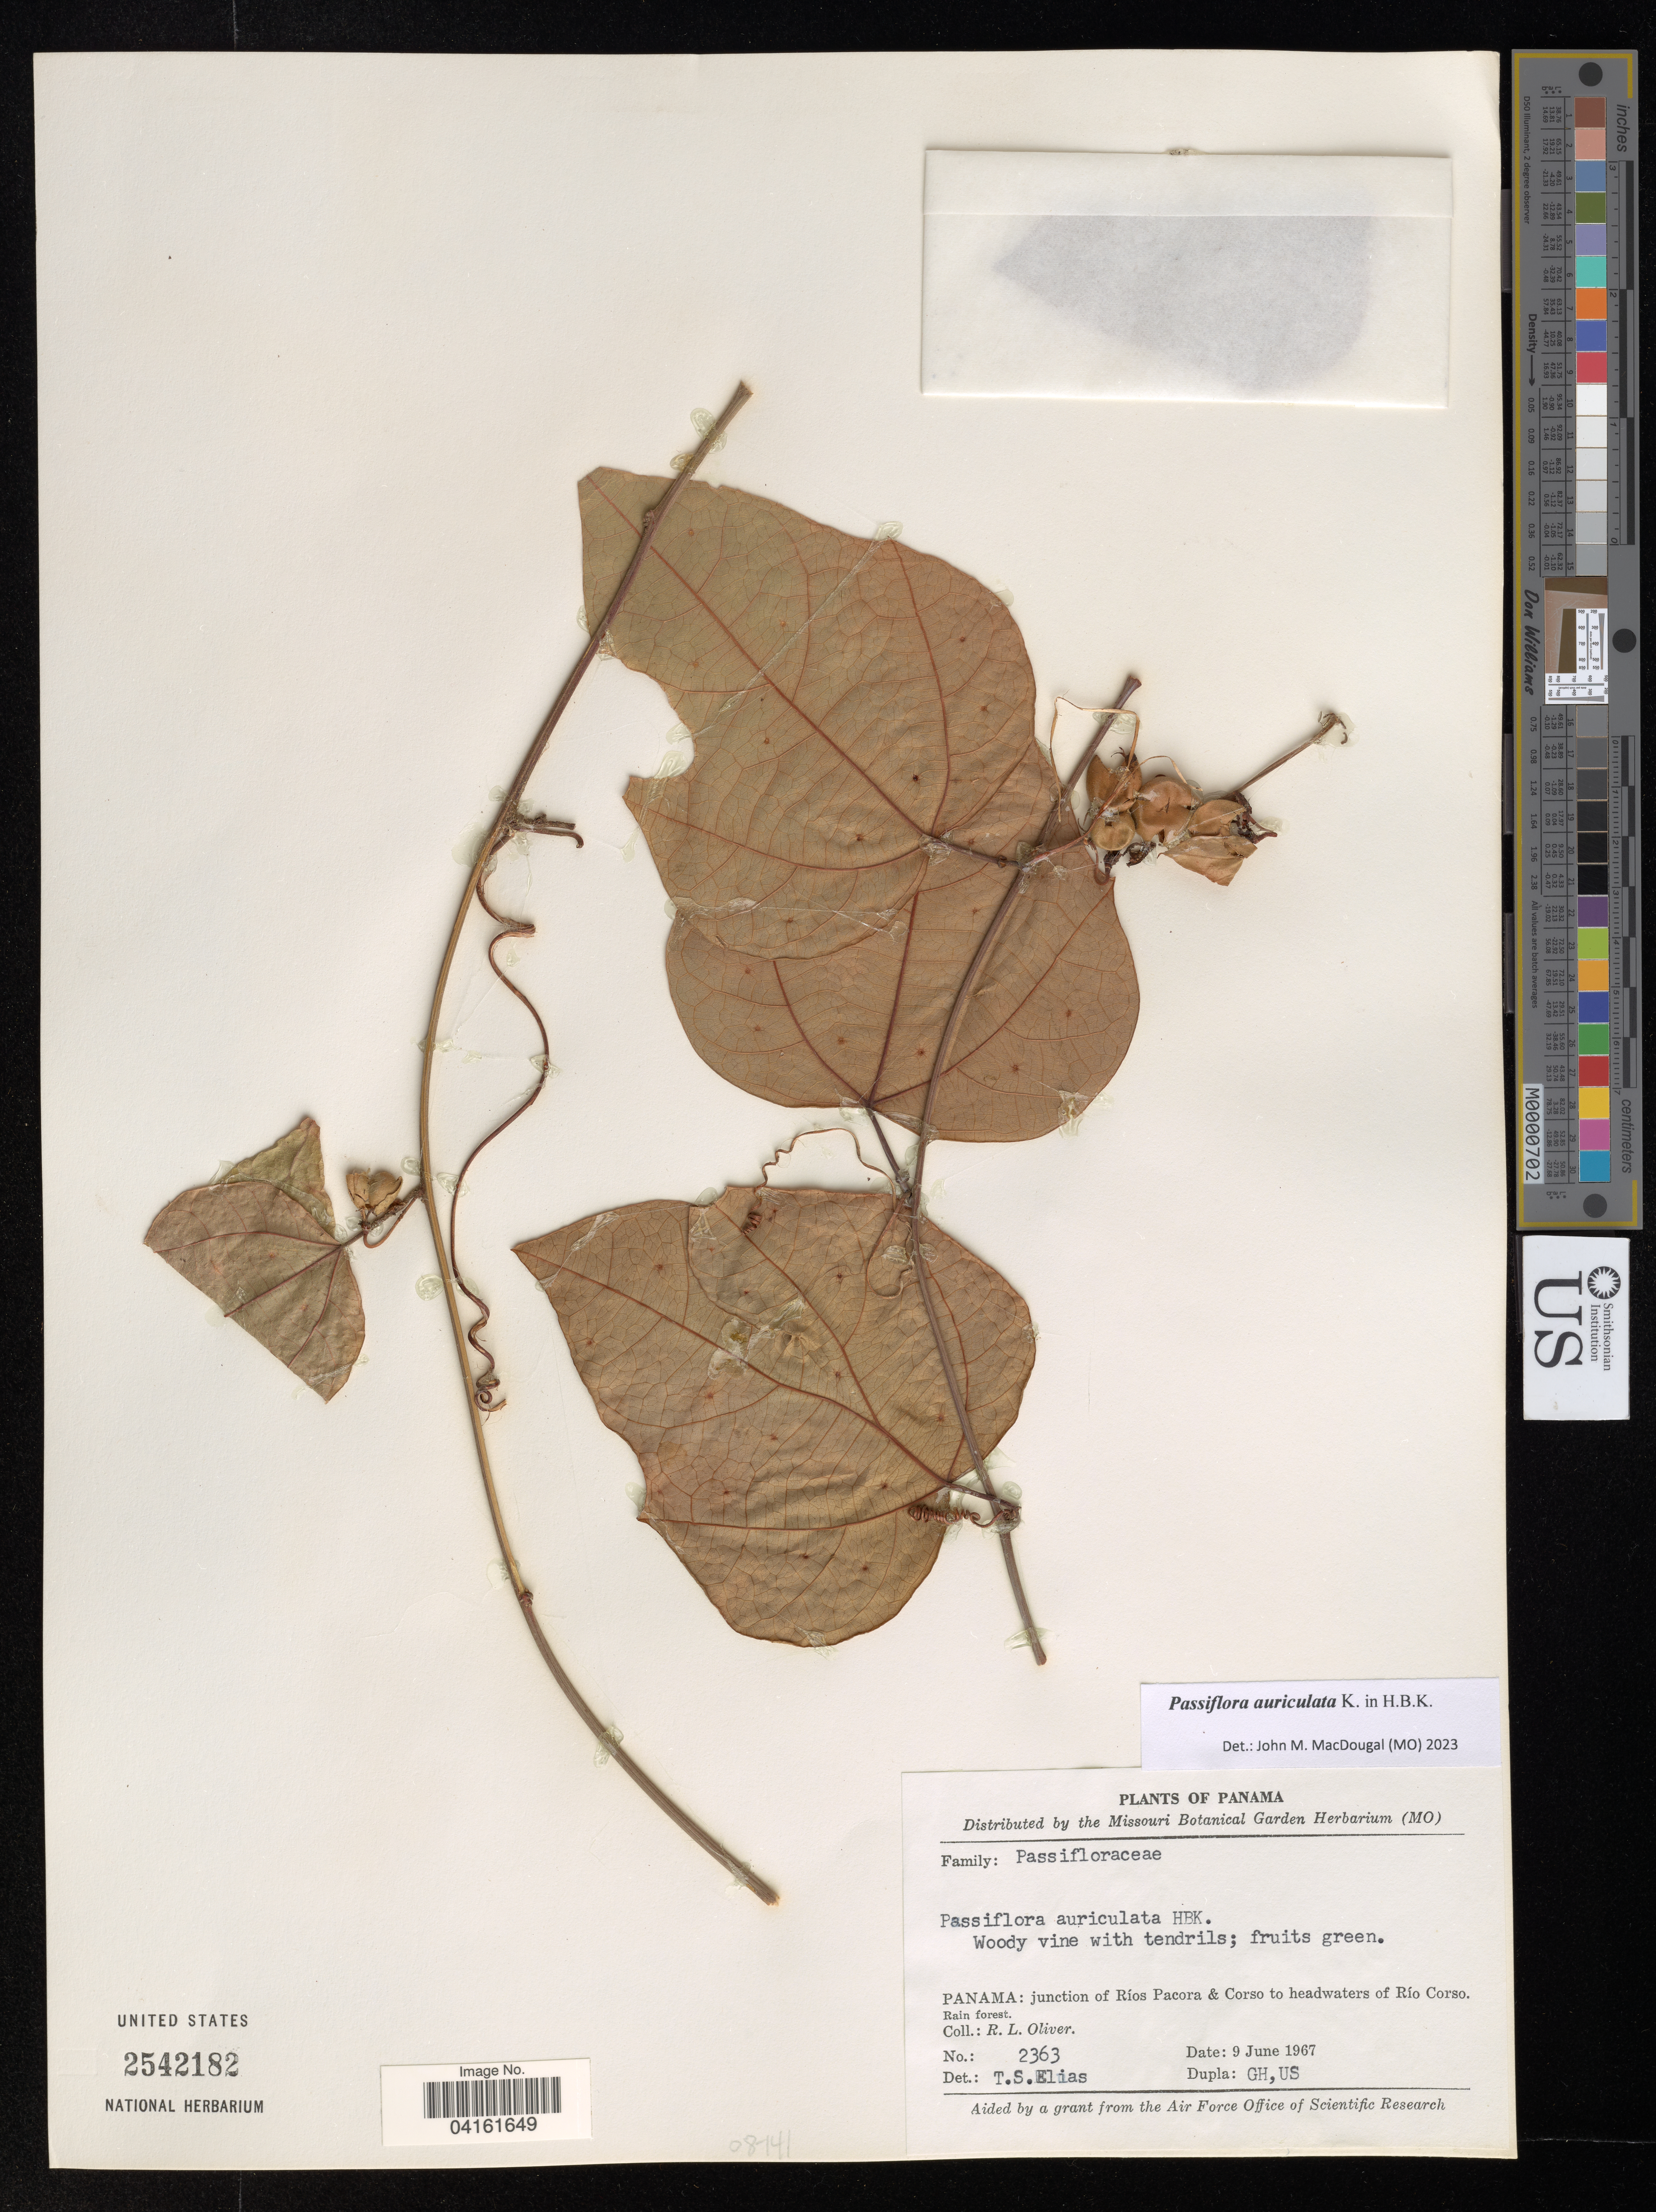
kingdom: Plantae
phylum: Tracheophyta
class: Magnoliopsida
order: Malpighiales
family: Passifloraceae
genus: Passiflora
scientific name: Passiflora auriculata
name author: Kunth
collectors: R. L. Oliver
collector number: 2363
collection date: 1967-06-09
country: Panama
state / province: Panamá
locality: Junction of Ríos Pacora & Corso to headwaters of Río Corso.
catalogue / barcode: US 2542182